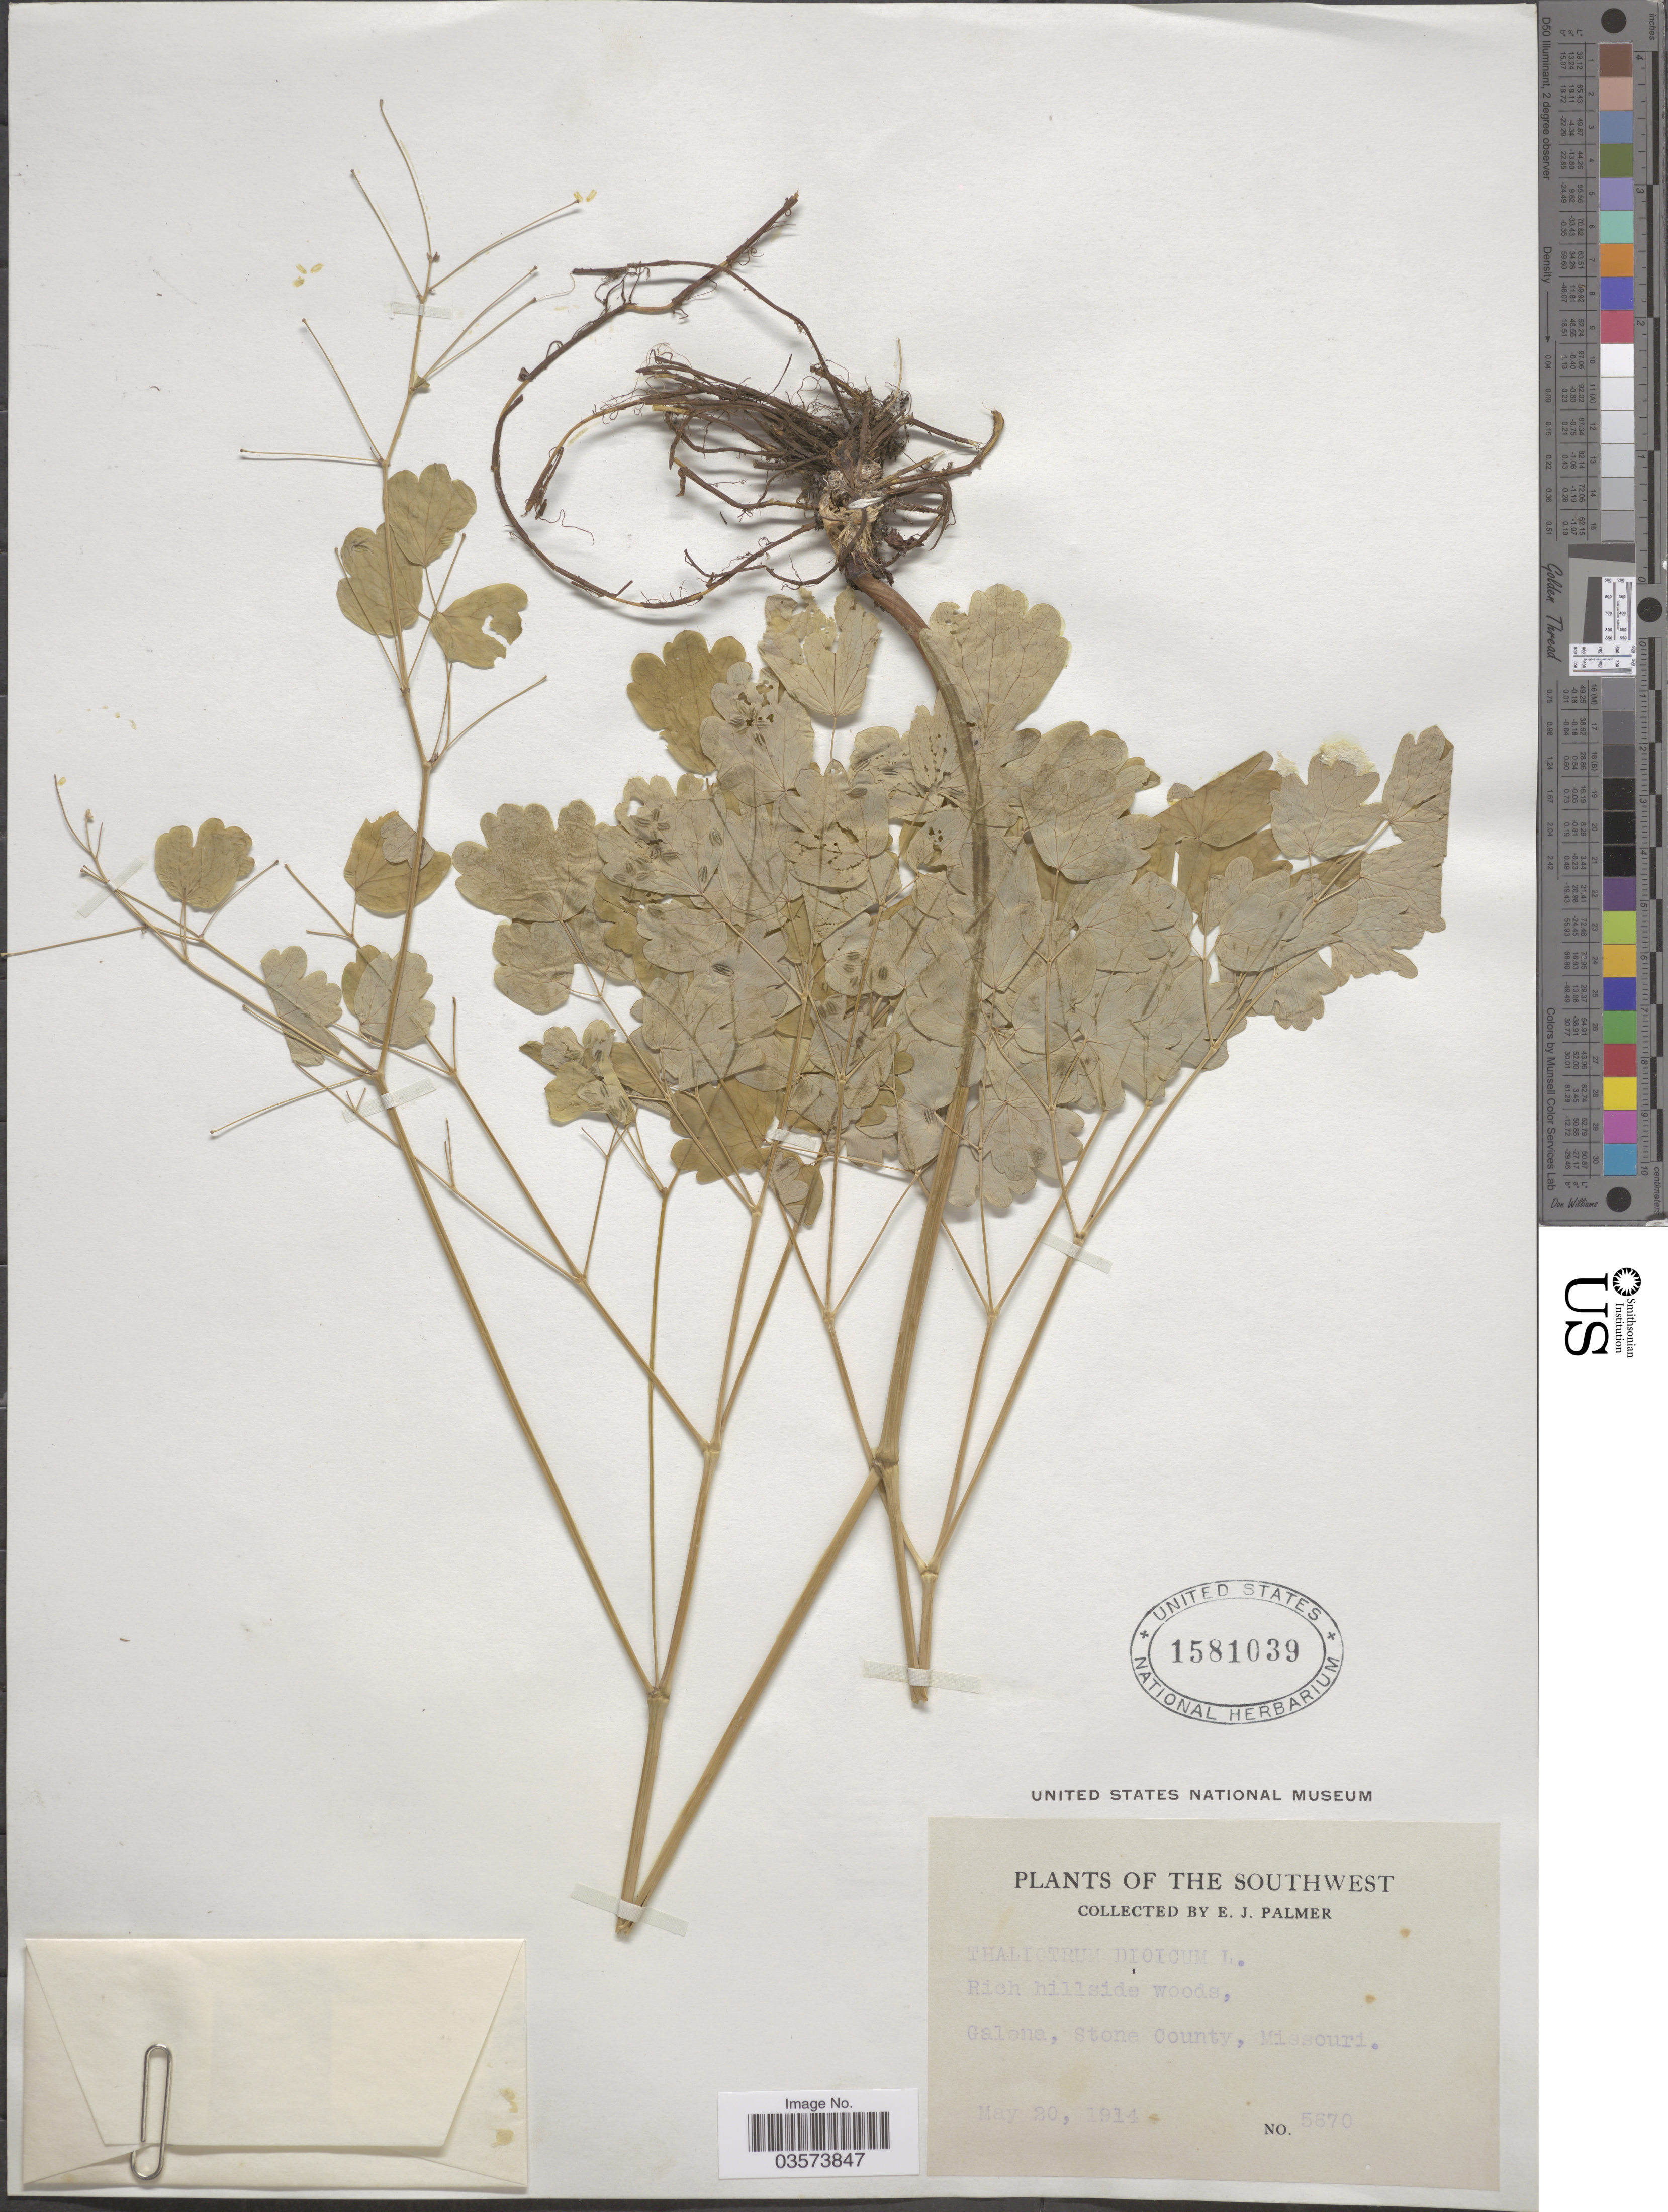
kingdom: Plantae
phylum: Tracheophyta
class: Magnoliopsida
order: Ranunculales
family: Ranunculaceae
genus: Thalictrum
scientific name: Thalictrum dioicum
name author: L.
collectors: E. J. Palmer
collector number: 5670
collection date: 1914-05-30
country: United States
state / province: Missouri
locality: The Southwest. Rich hillside woods. Galana, Stone County.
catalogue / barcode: US 1581039